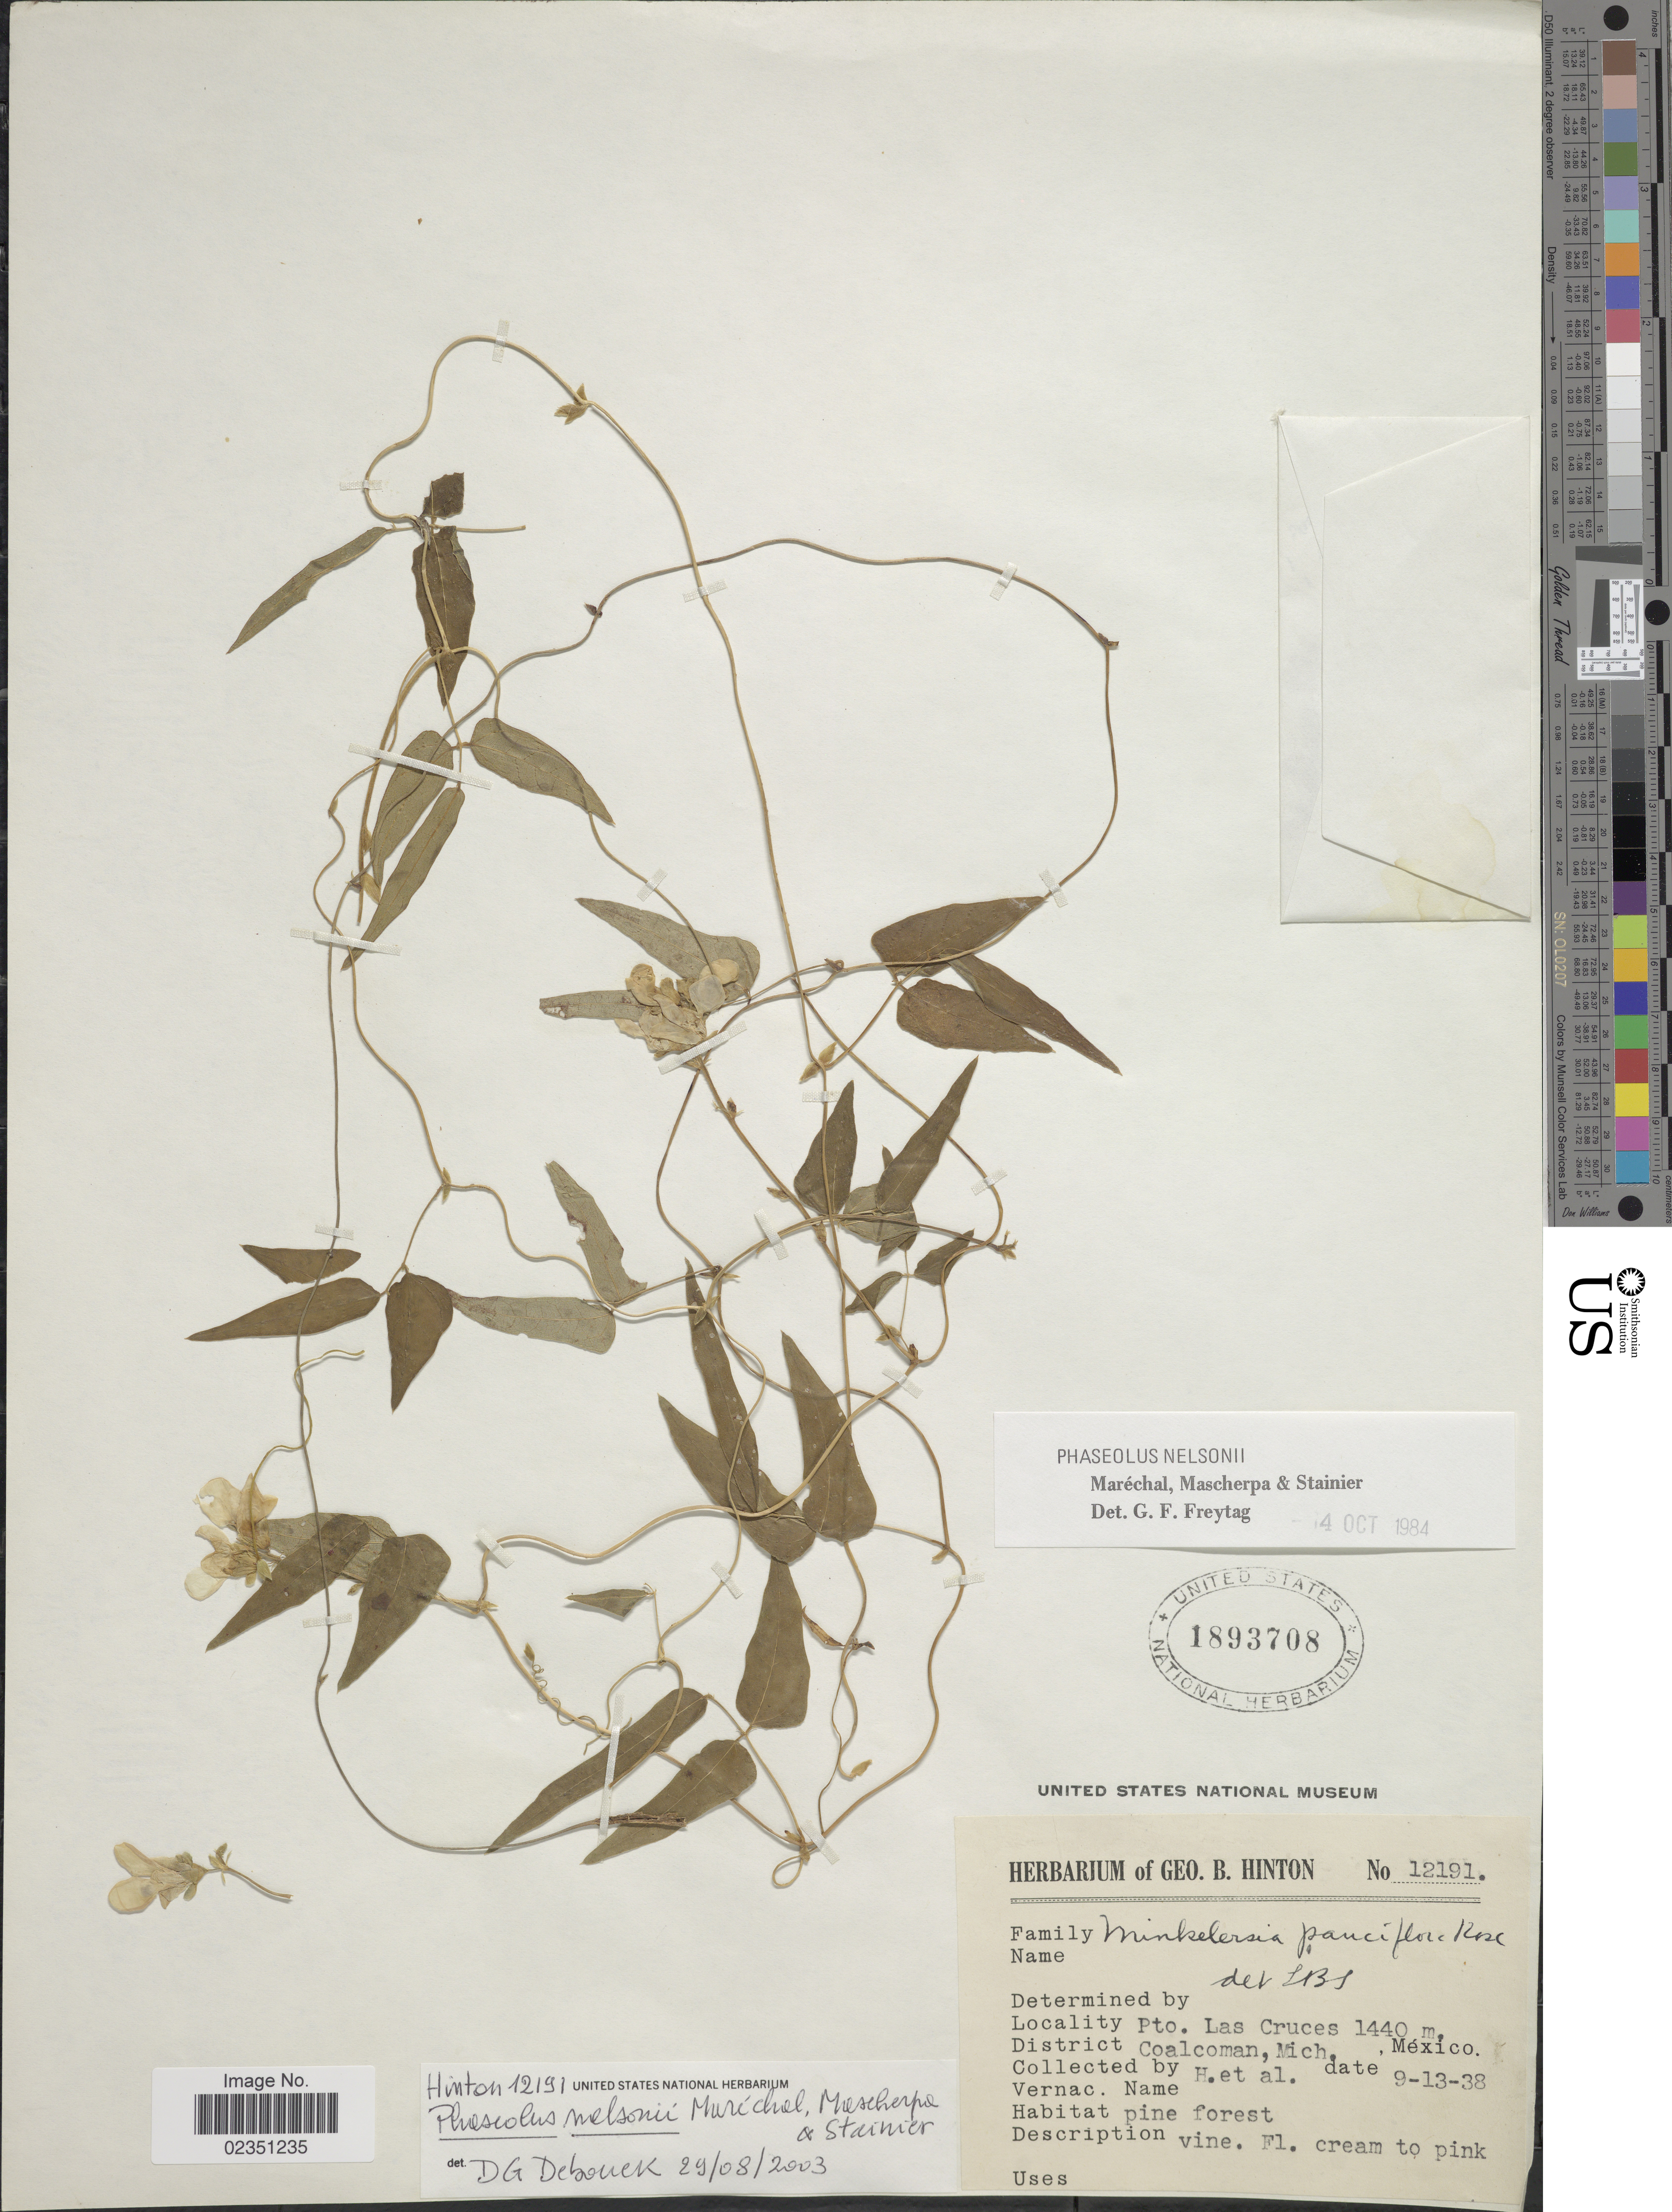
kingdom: Plantae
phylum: Tracheophyta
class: Magnoliopsida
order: Fabales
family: Fabaceae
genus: Phaseolus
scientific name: Phaseolus nelsonii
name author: Maréchal & et al.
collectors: G. B. Hinton & et al.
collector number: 12191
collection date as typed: Transcribed d/m/y: 13/9/38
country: Mexico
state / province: Michoacán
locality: Pto. Las Cruces. District Coalcoman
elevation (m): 1440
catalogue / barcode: US 1893708